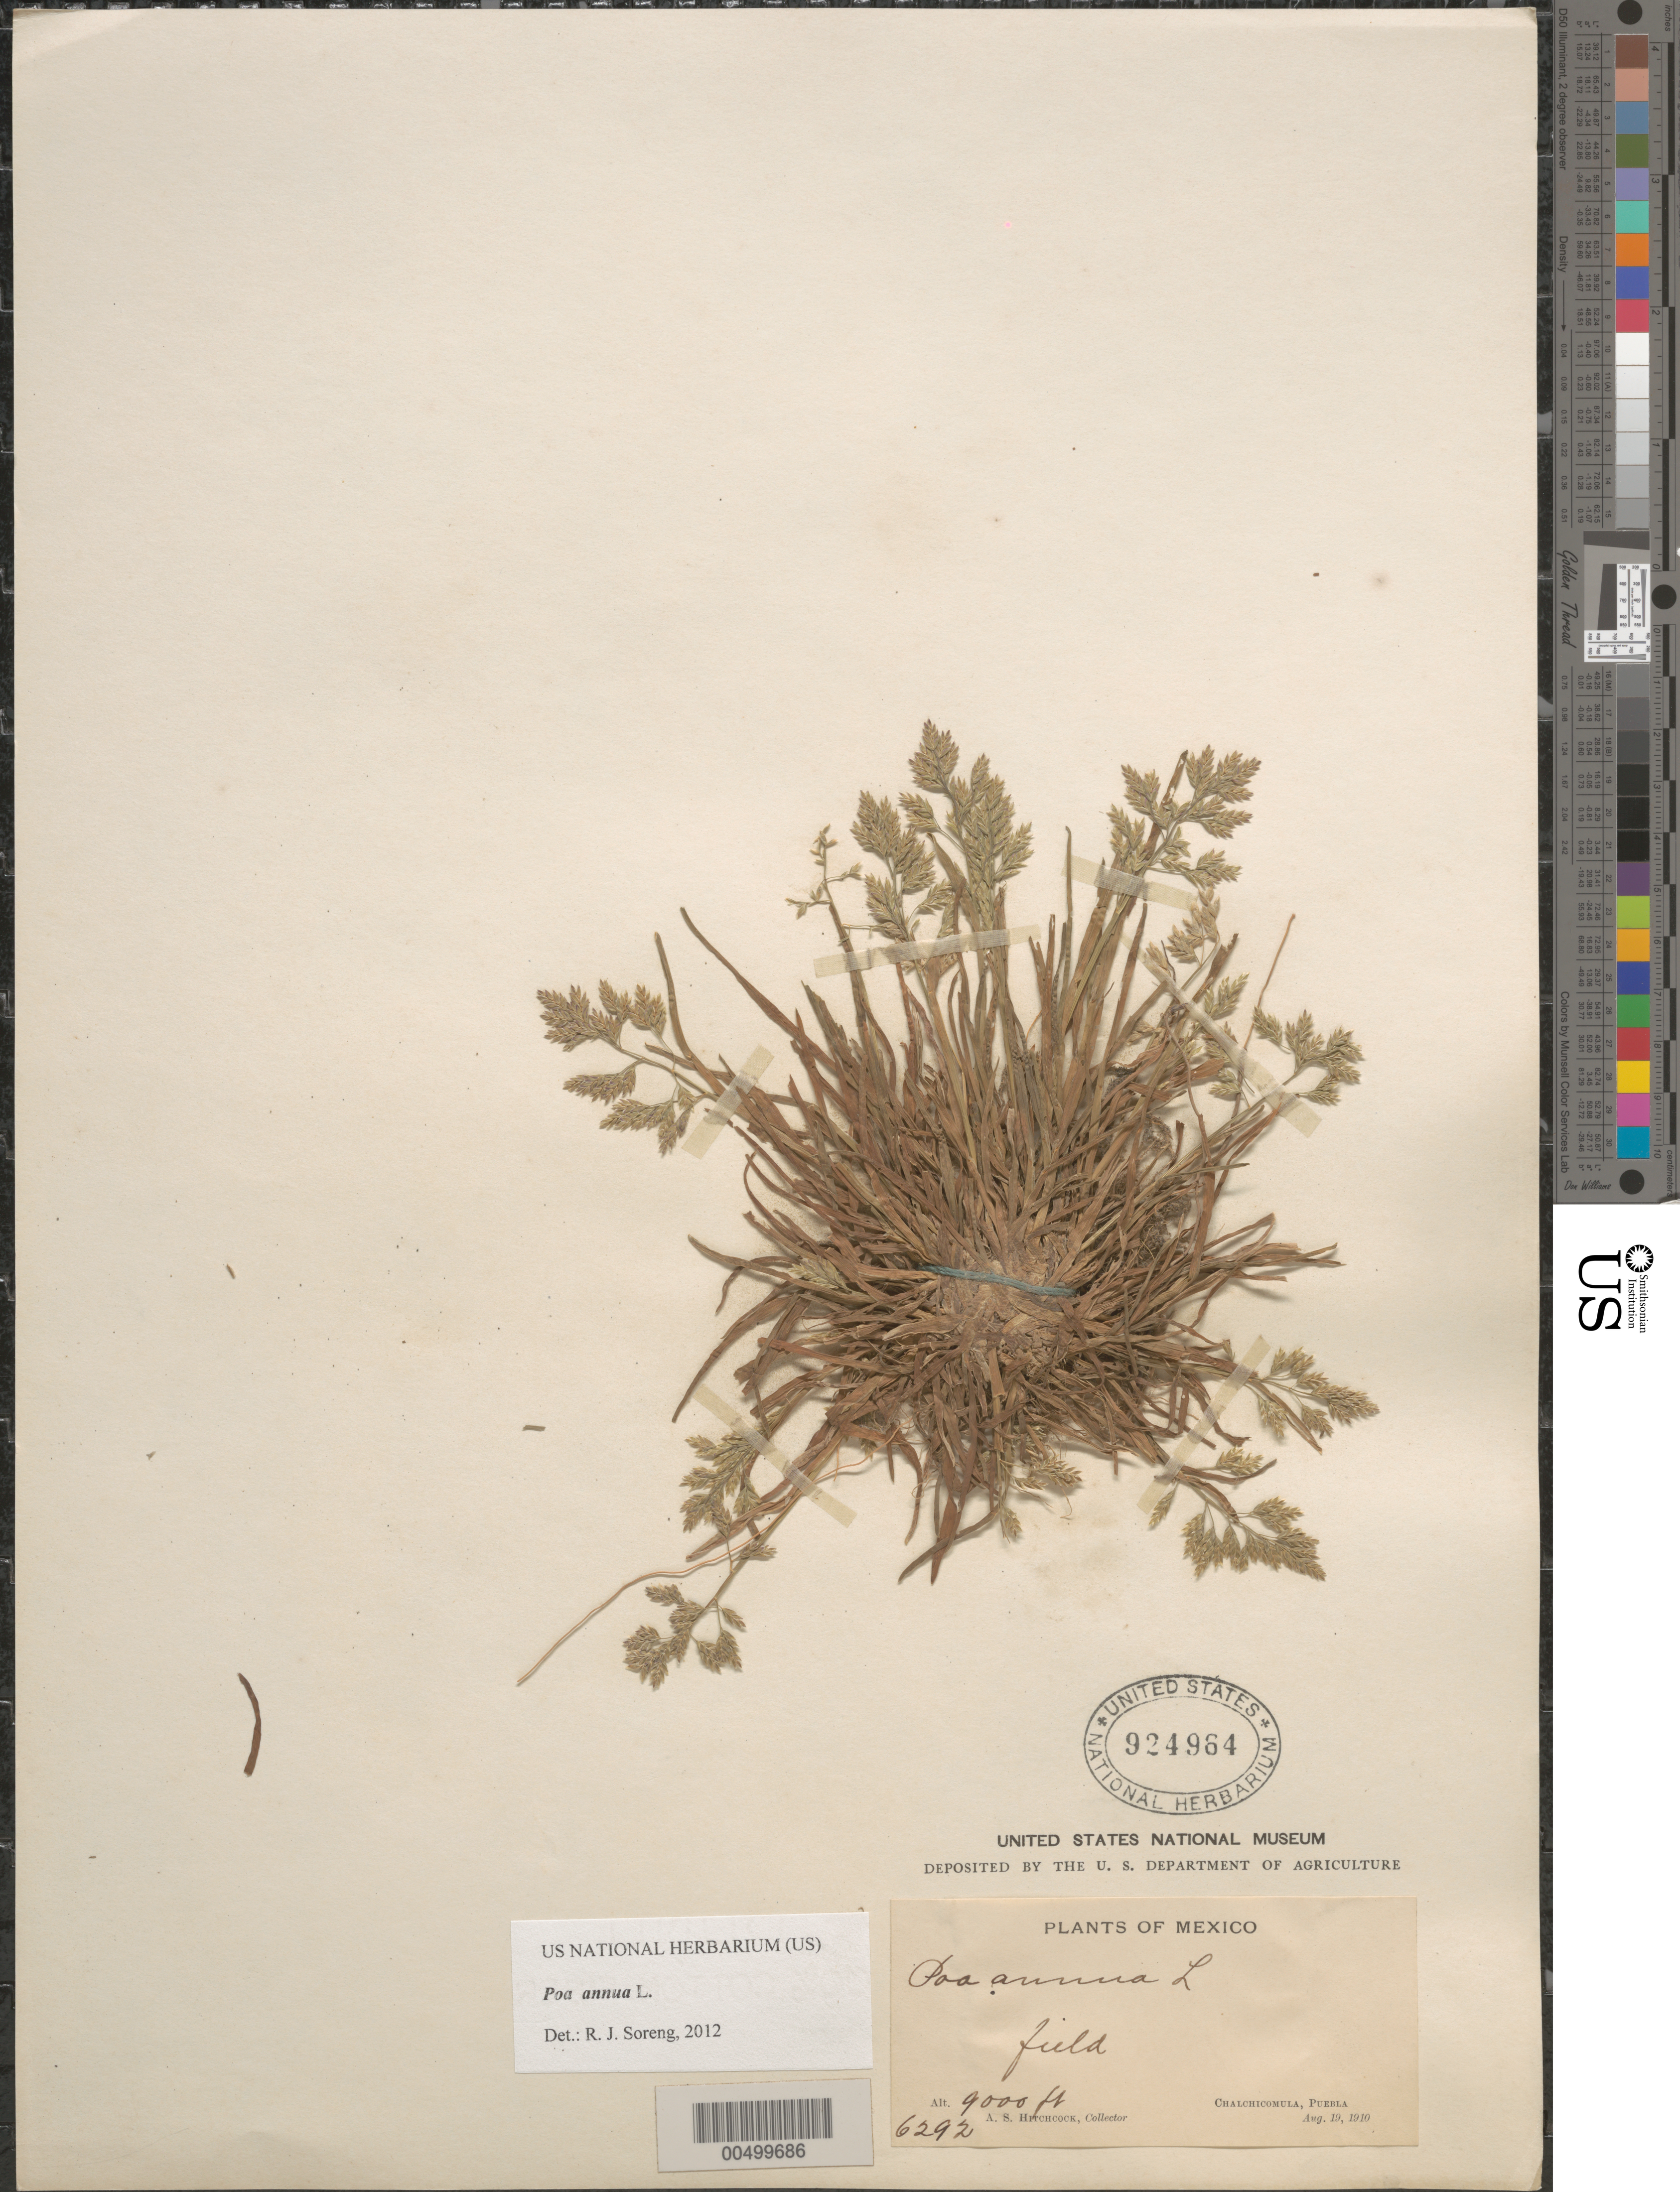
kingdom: Plantae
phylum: Tracheophyta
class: Liliopsida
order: Poales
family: Poaceae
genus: Poa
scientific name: Poa annua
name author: L.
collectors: A. S. Hitchcock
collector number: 6292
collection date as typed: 19 Aug 1910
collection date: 1910-08-19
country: Mexico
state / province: Puebla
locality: Chalchicomula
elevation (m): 2743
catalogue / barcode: US 924964